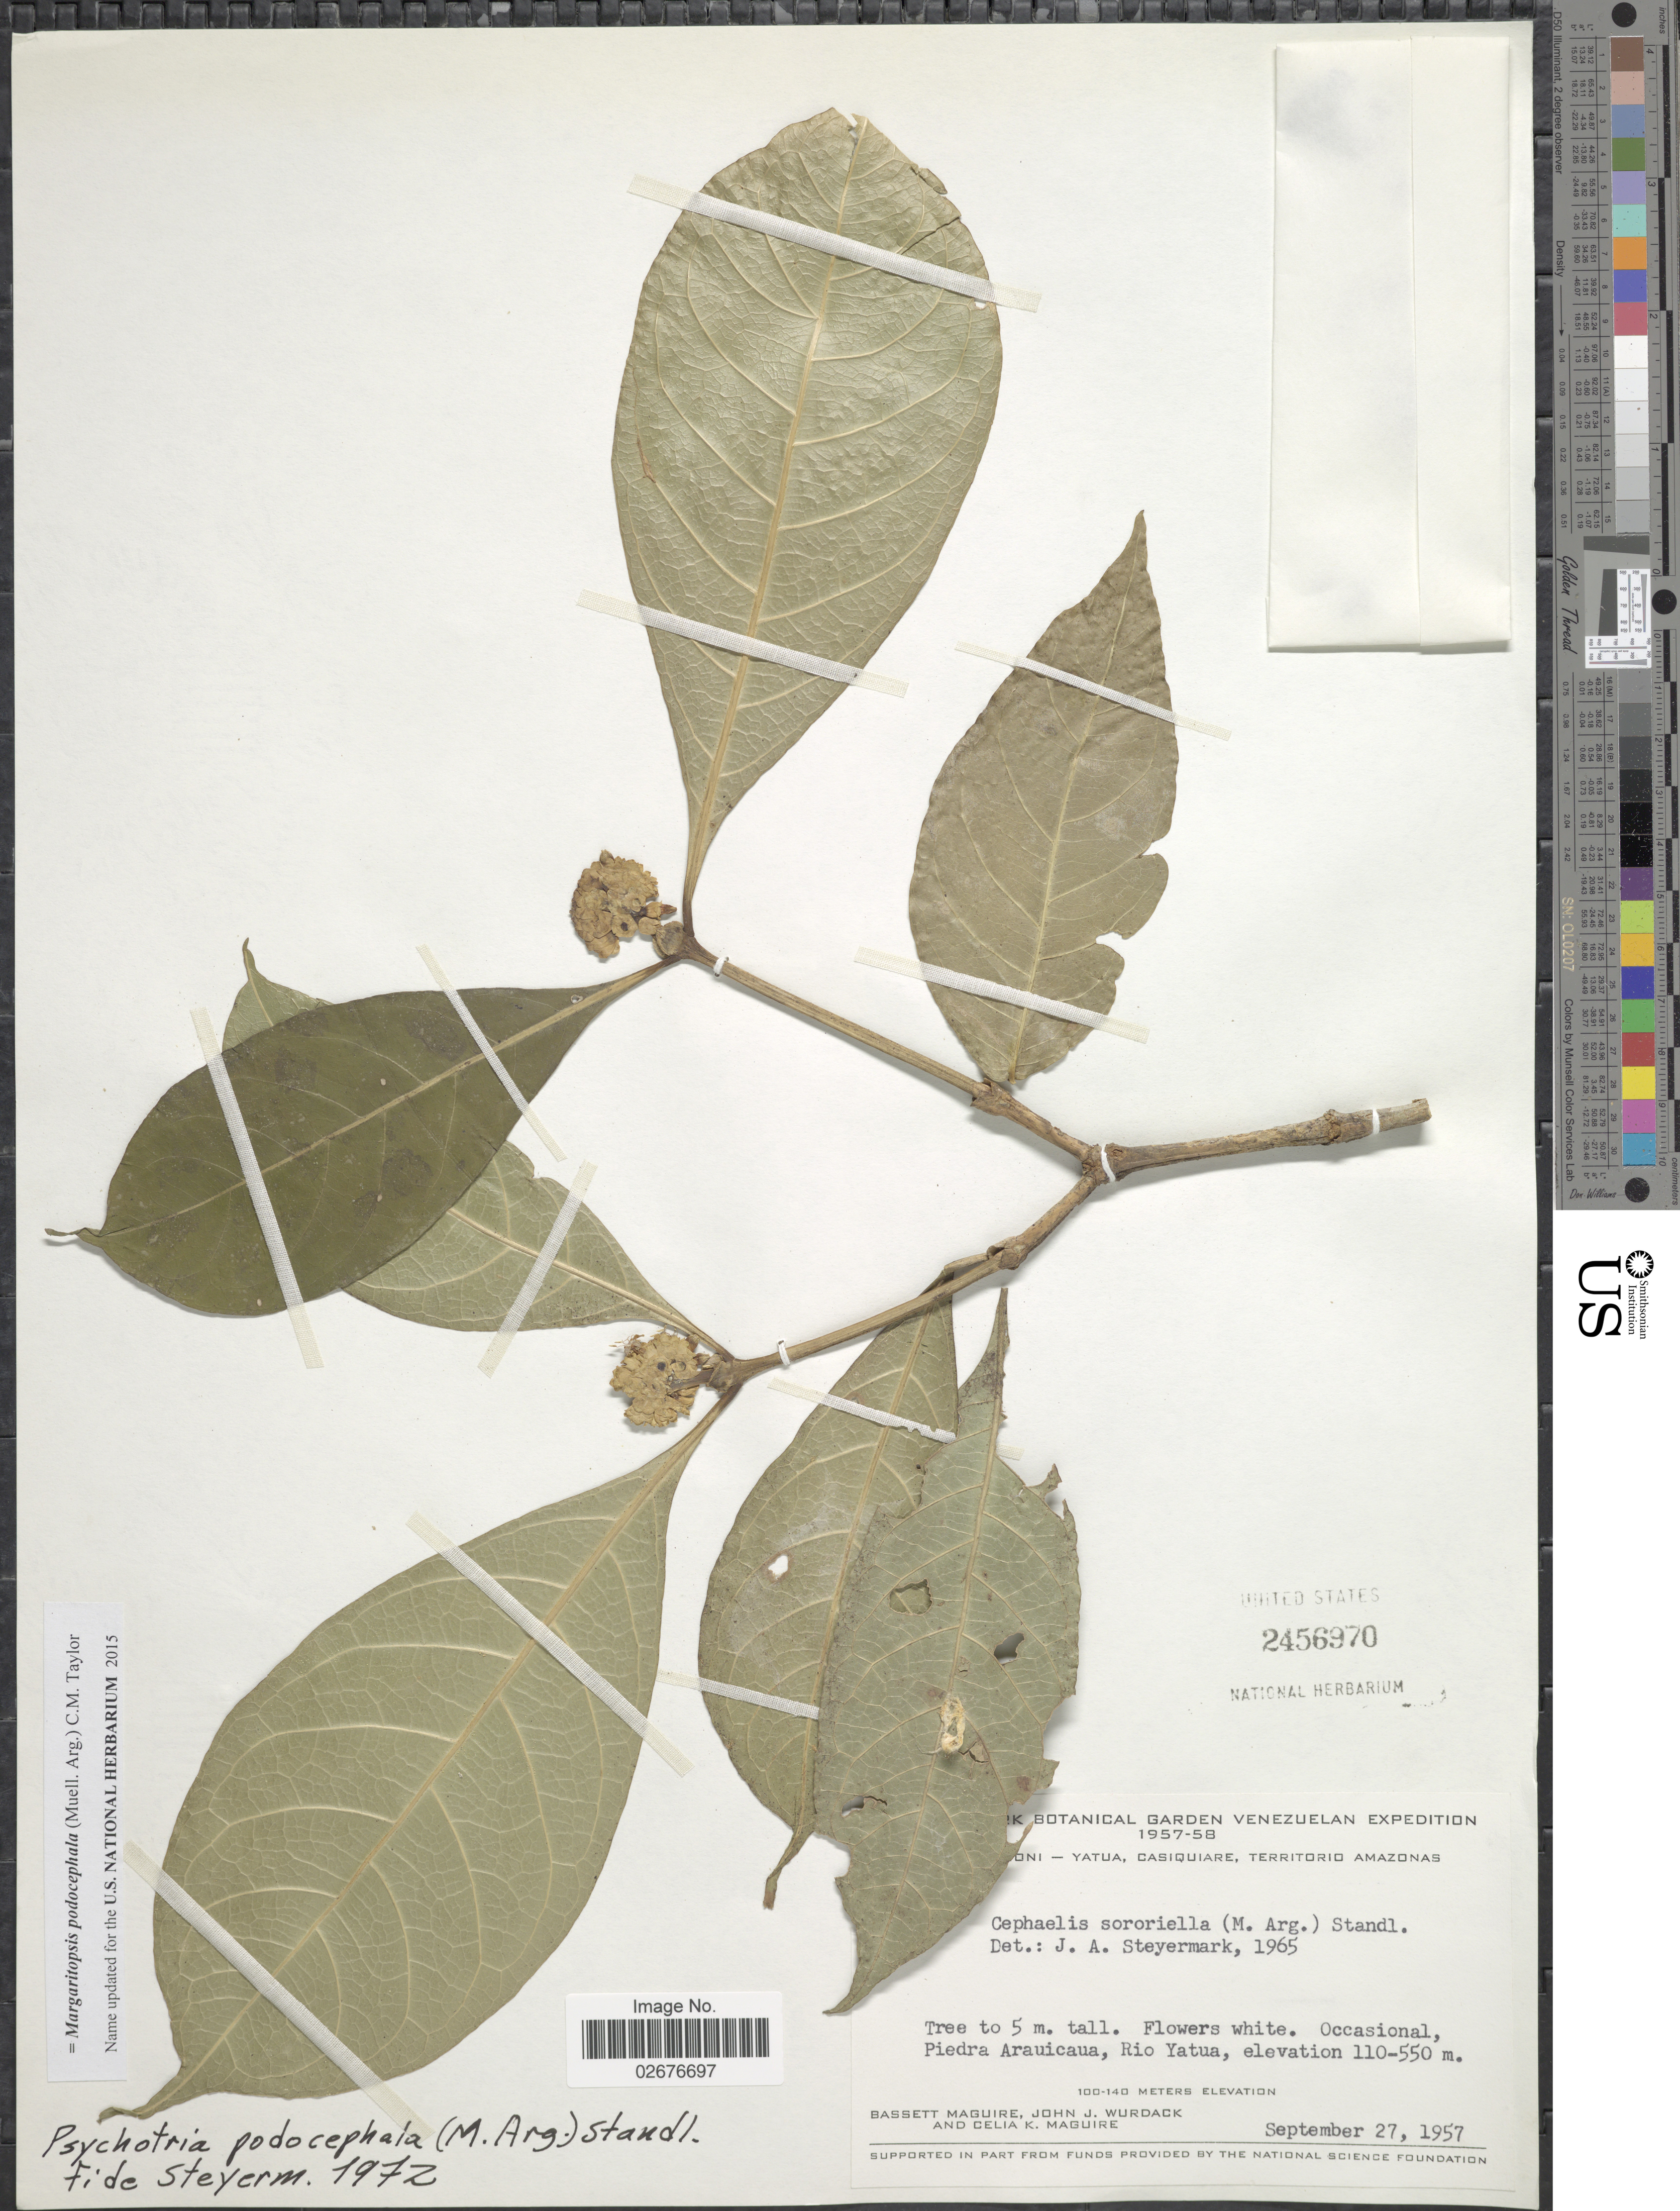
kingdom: Plantae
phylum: Tracheophyta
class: Magnoliopsida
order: Gentianales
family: Rubiaceae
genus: Margaritopsis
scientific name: Margaritopsis podocephala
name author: (Müll. Arg.) C.M. Taylor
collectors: B. Maguire, J. J. Wurdack & C. K. Maguire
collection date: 1957-09-27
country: Venezuela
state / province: Amazonas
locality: [covered], Tatua, Casiqauiare, Piedra Arauicaua, Rio Yatua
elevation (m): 110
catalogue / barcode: US 2456970